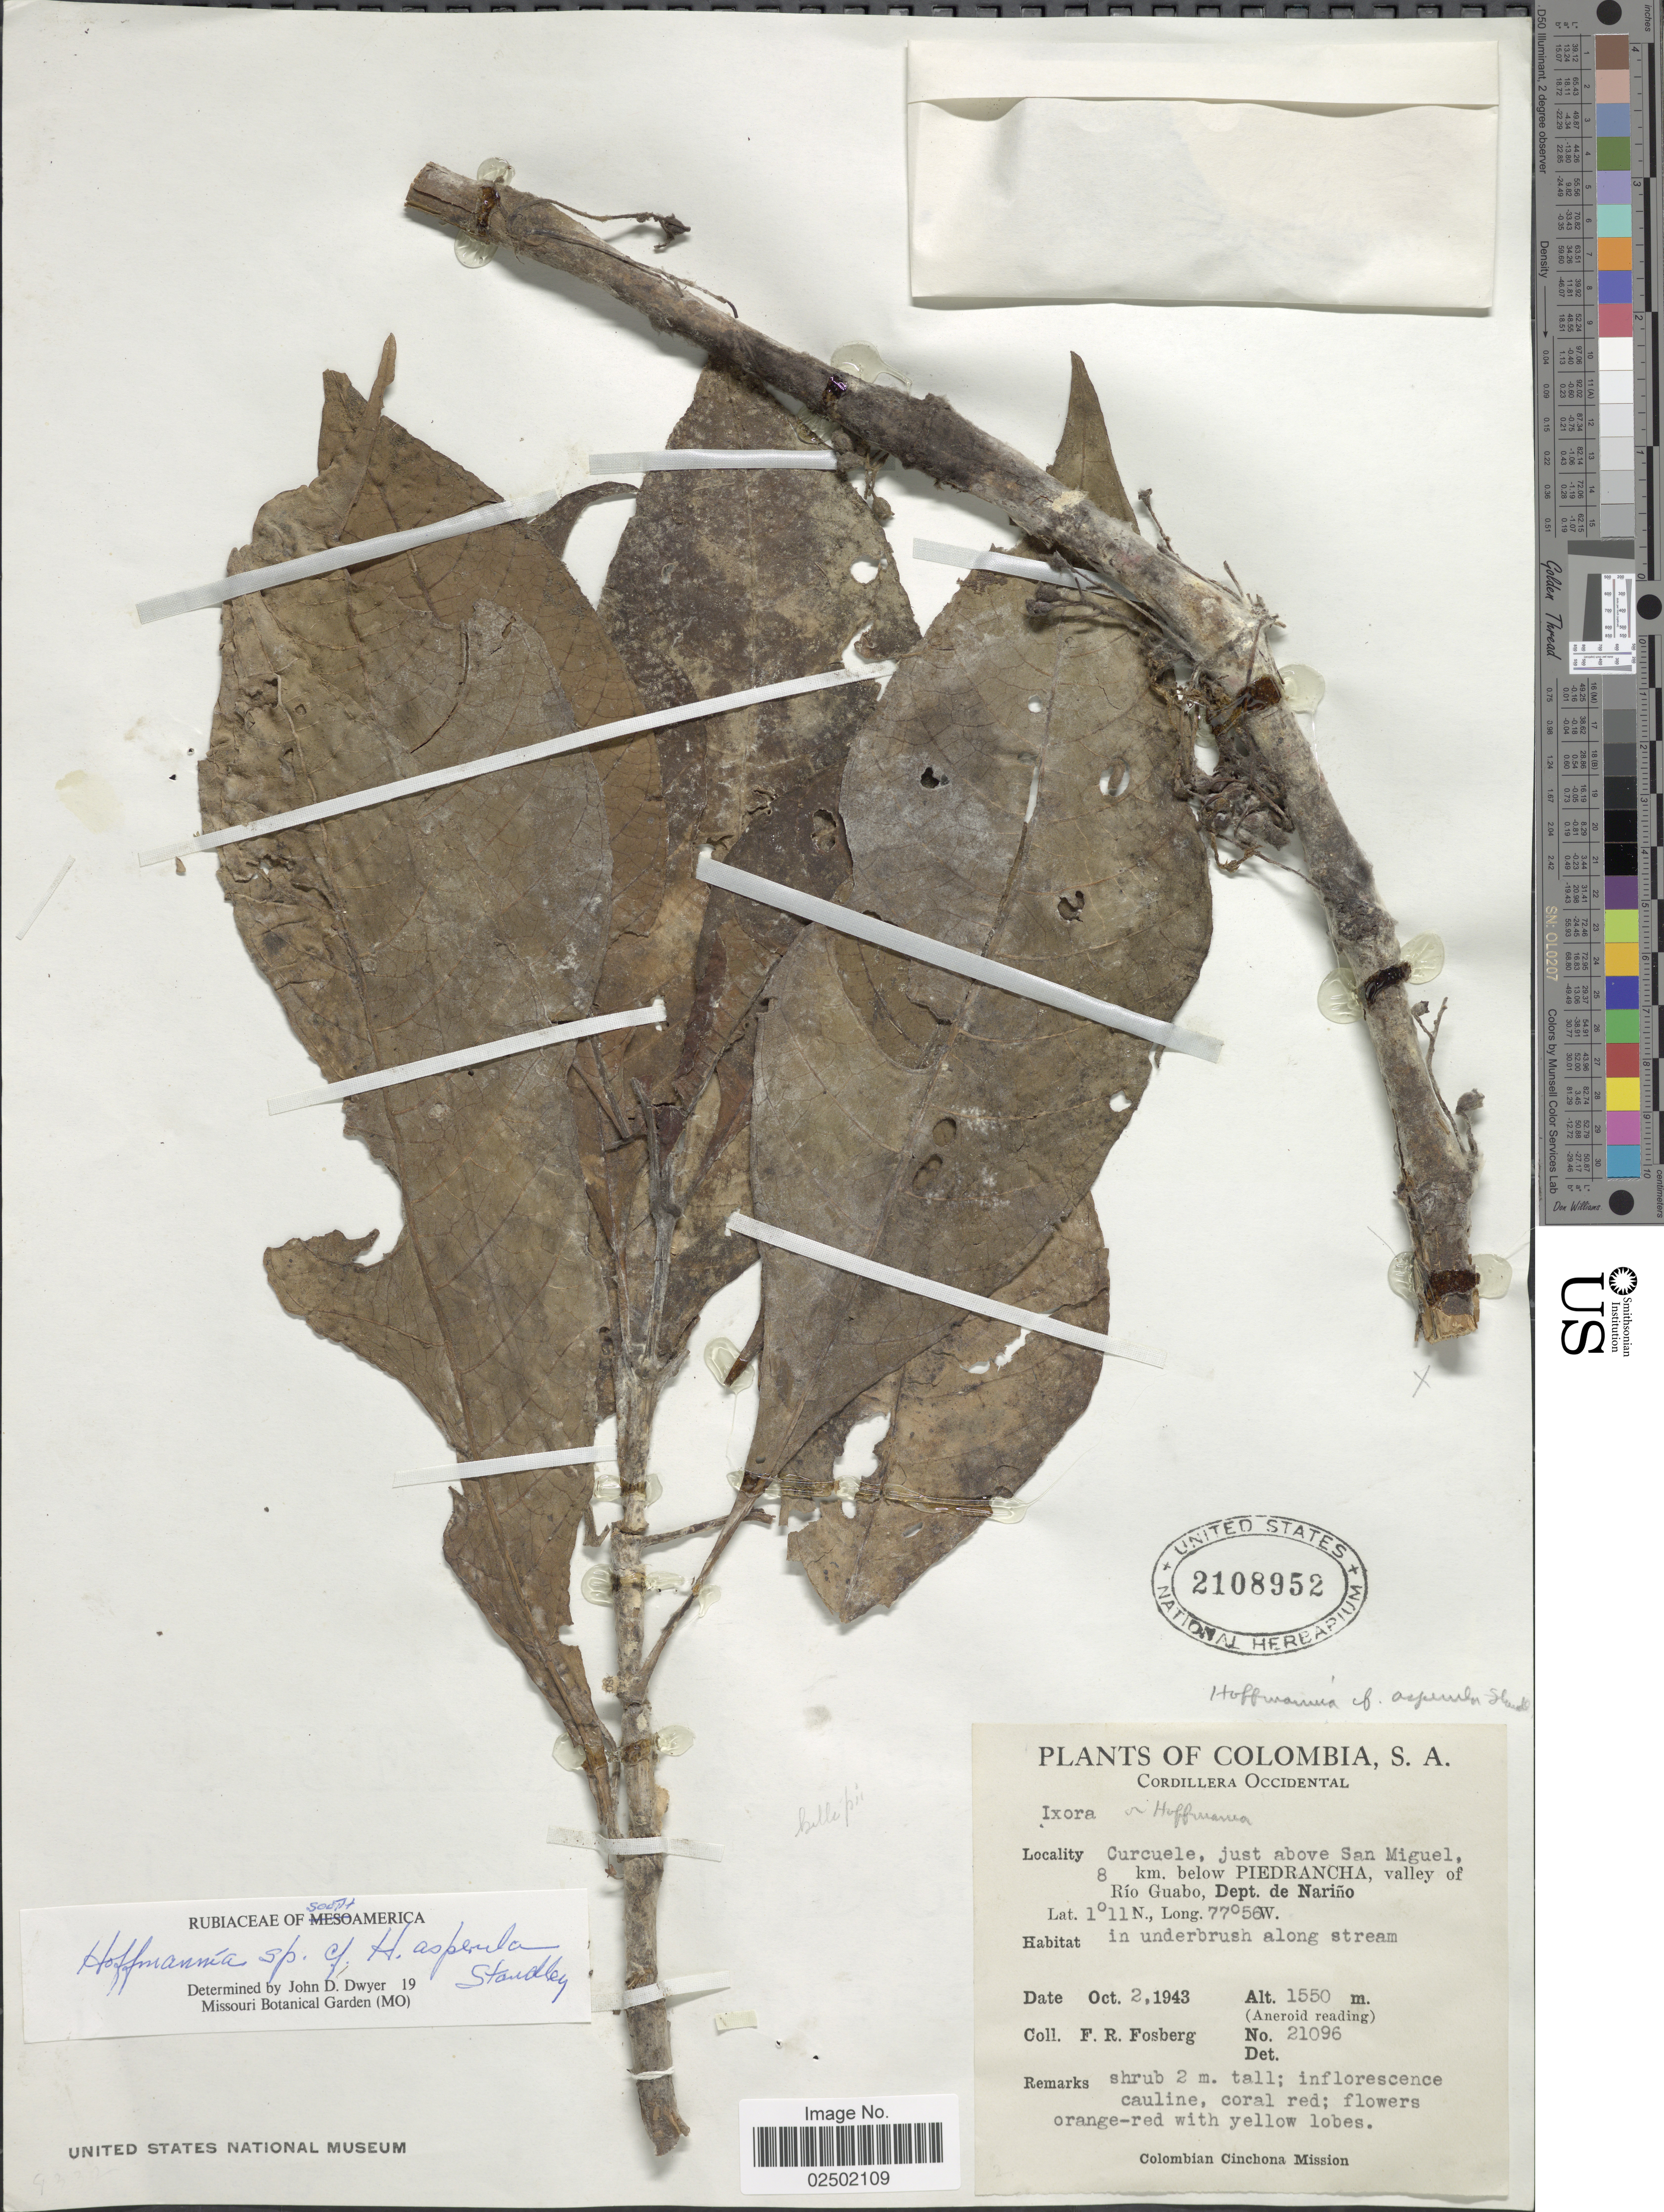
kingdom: Plantae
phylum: Tracheophyta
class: Magnoliopsida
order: Gentianales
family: Rubiaceae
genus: Hoffmannia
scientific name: Hoffmannia asperula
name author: Standl.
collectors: F. R. Fosberg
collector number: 21096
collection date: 1943-10-02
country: Colombia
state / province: Nariño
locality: Curcuele, just above San Miguel, 8 km. below Piedrancha, valley of Rio Guabo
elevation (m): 1550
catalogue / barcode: US 2108952